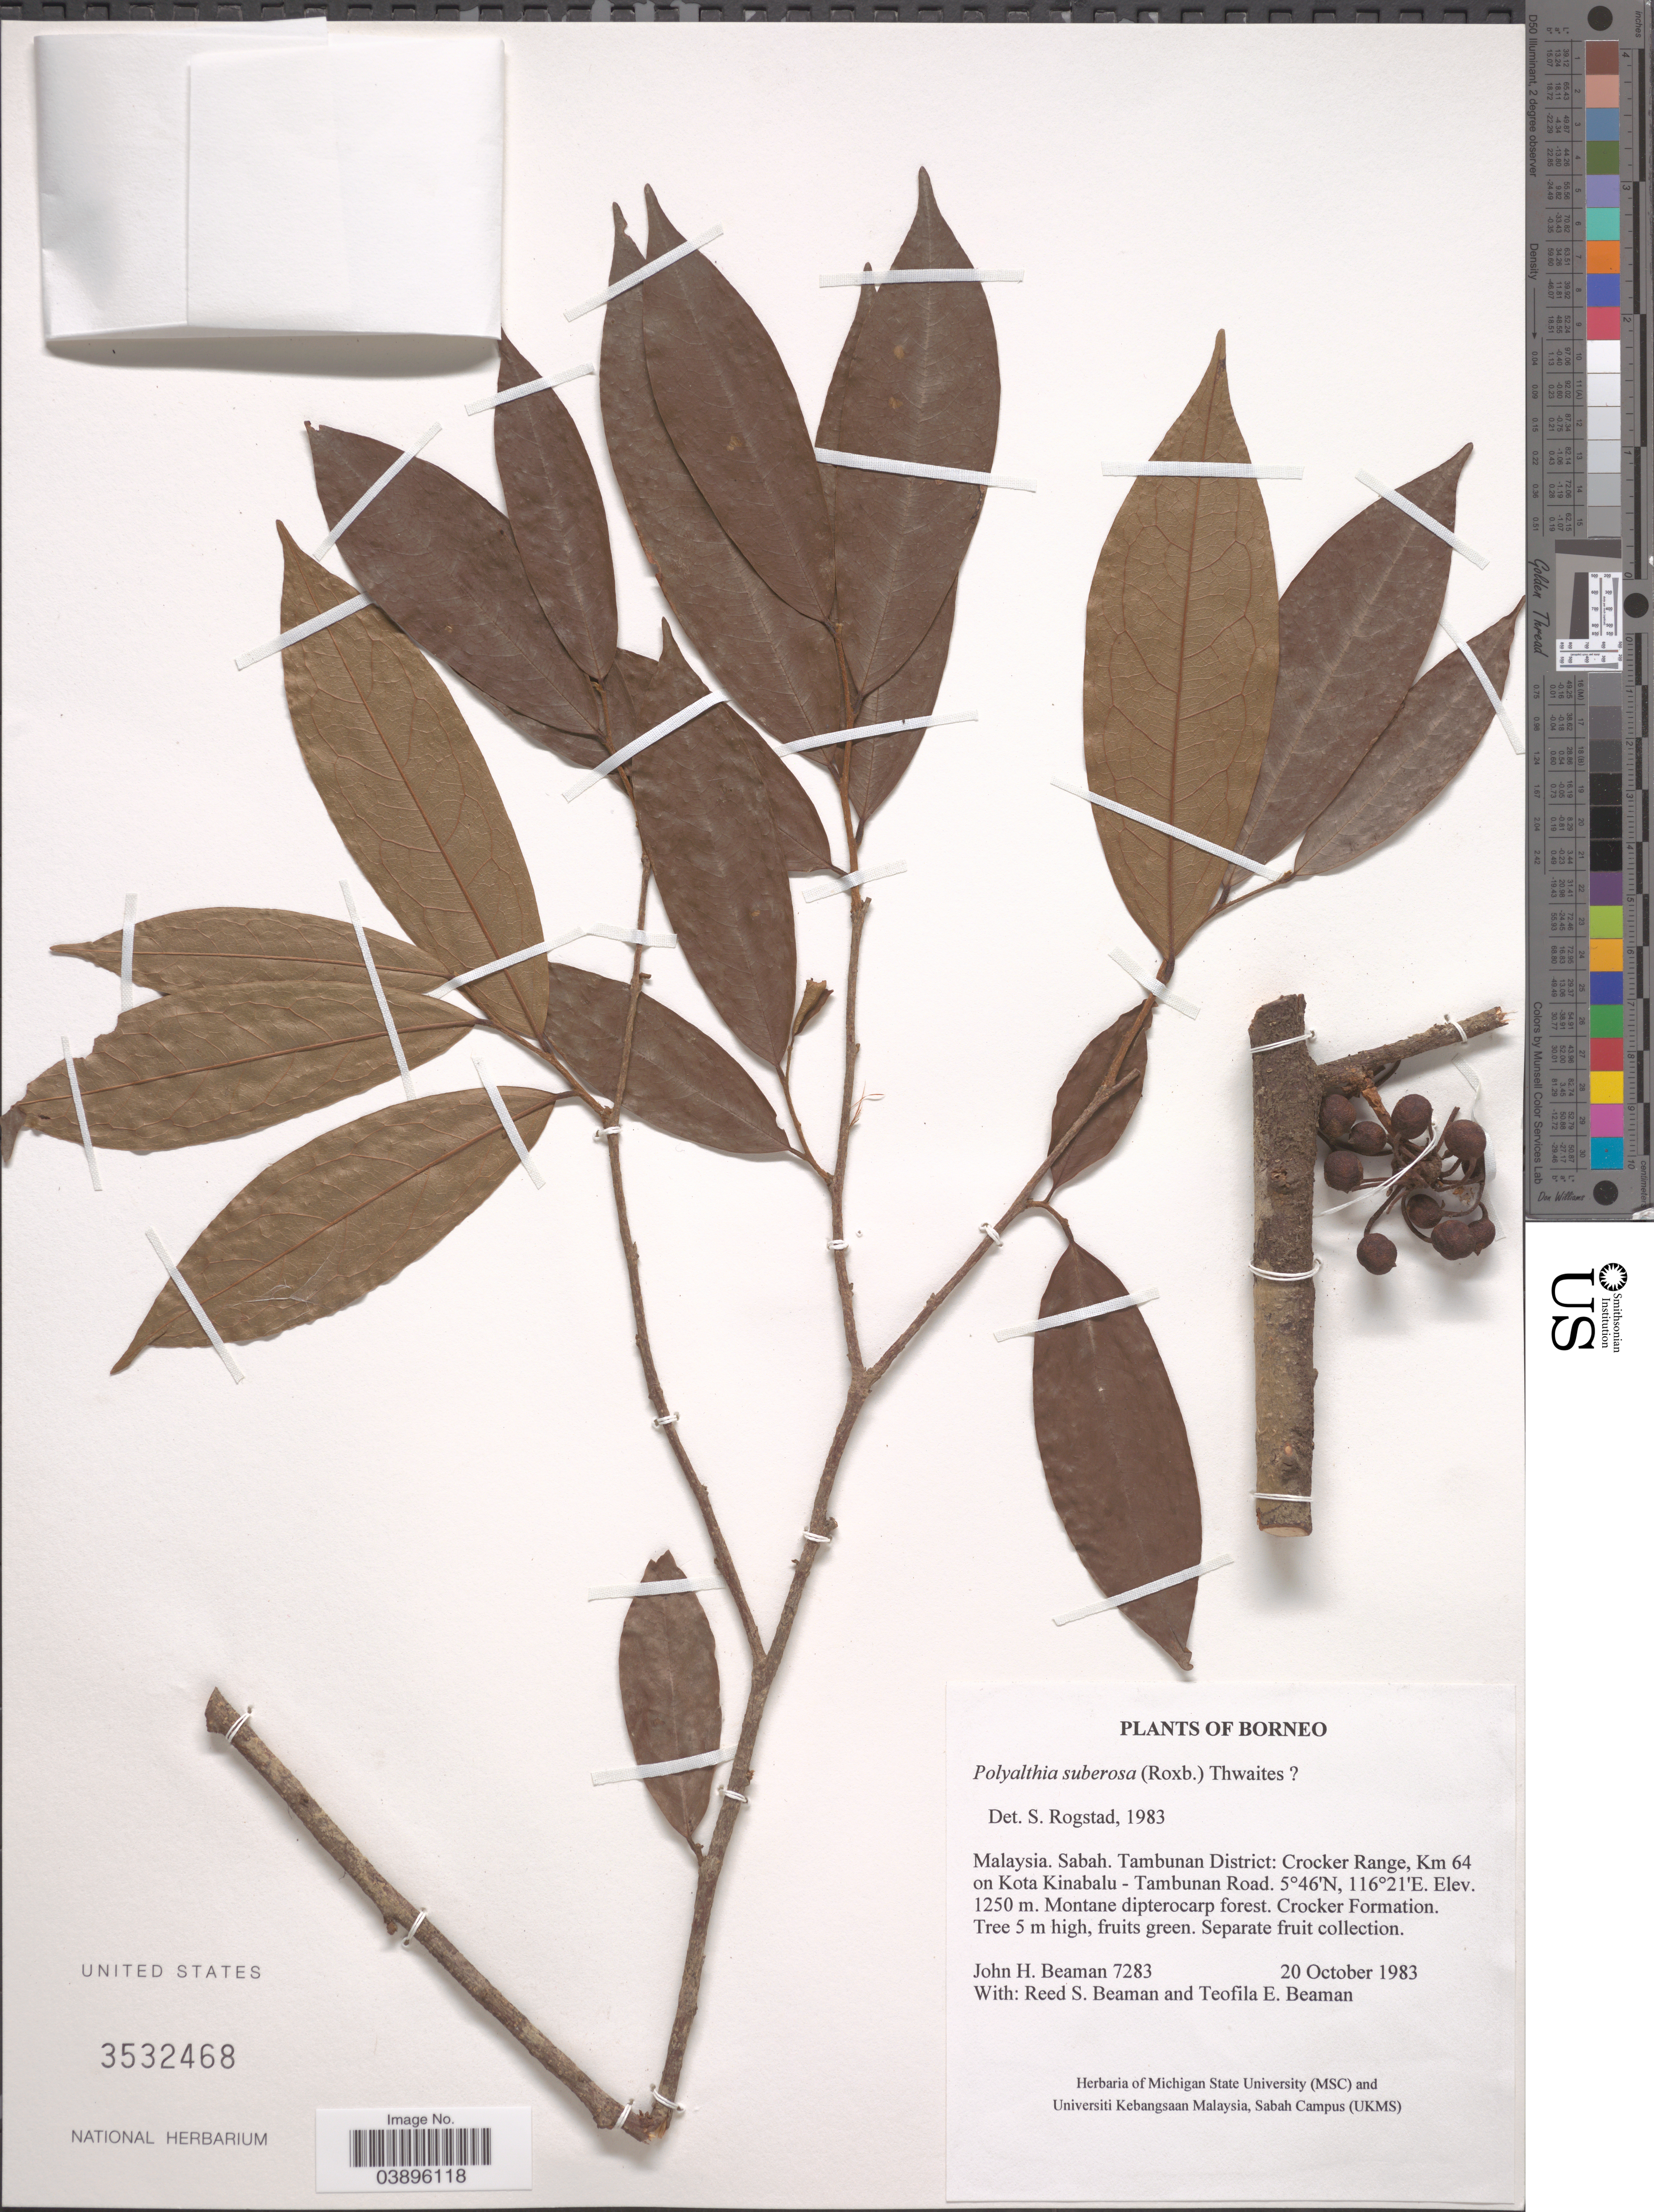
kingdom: Plantae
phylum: Tracheophyta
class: Magnoliopsida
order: Magnoliales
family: Annonaceae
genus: Polyalthia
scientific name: Polyalthia suberosa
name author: (Roxb.) Thwaites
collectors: J. H. Beaman, R. S. Beaman & T. E. Beaman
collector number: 7283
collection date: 1983-10-20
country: Malaysia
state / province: Sabah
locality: Borneo. Tambunan District: Crocker Range, Km 64 on Kota Kinabalu - Tambunan Road.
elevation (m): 1250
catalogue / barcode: US 3532468